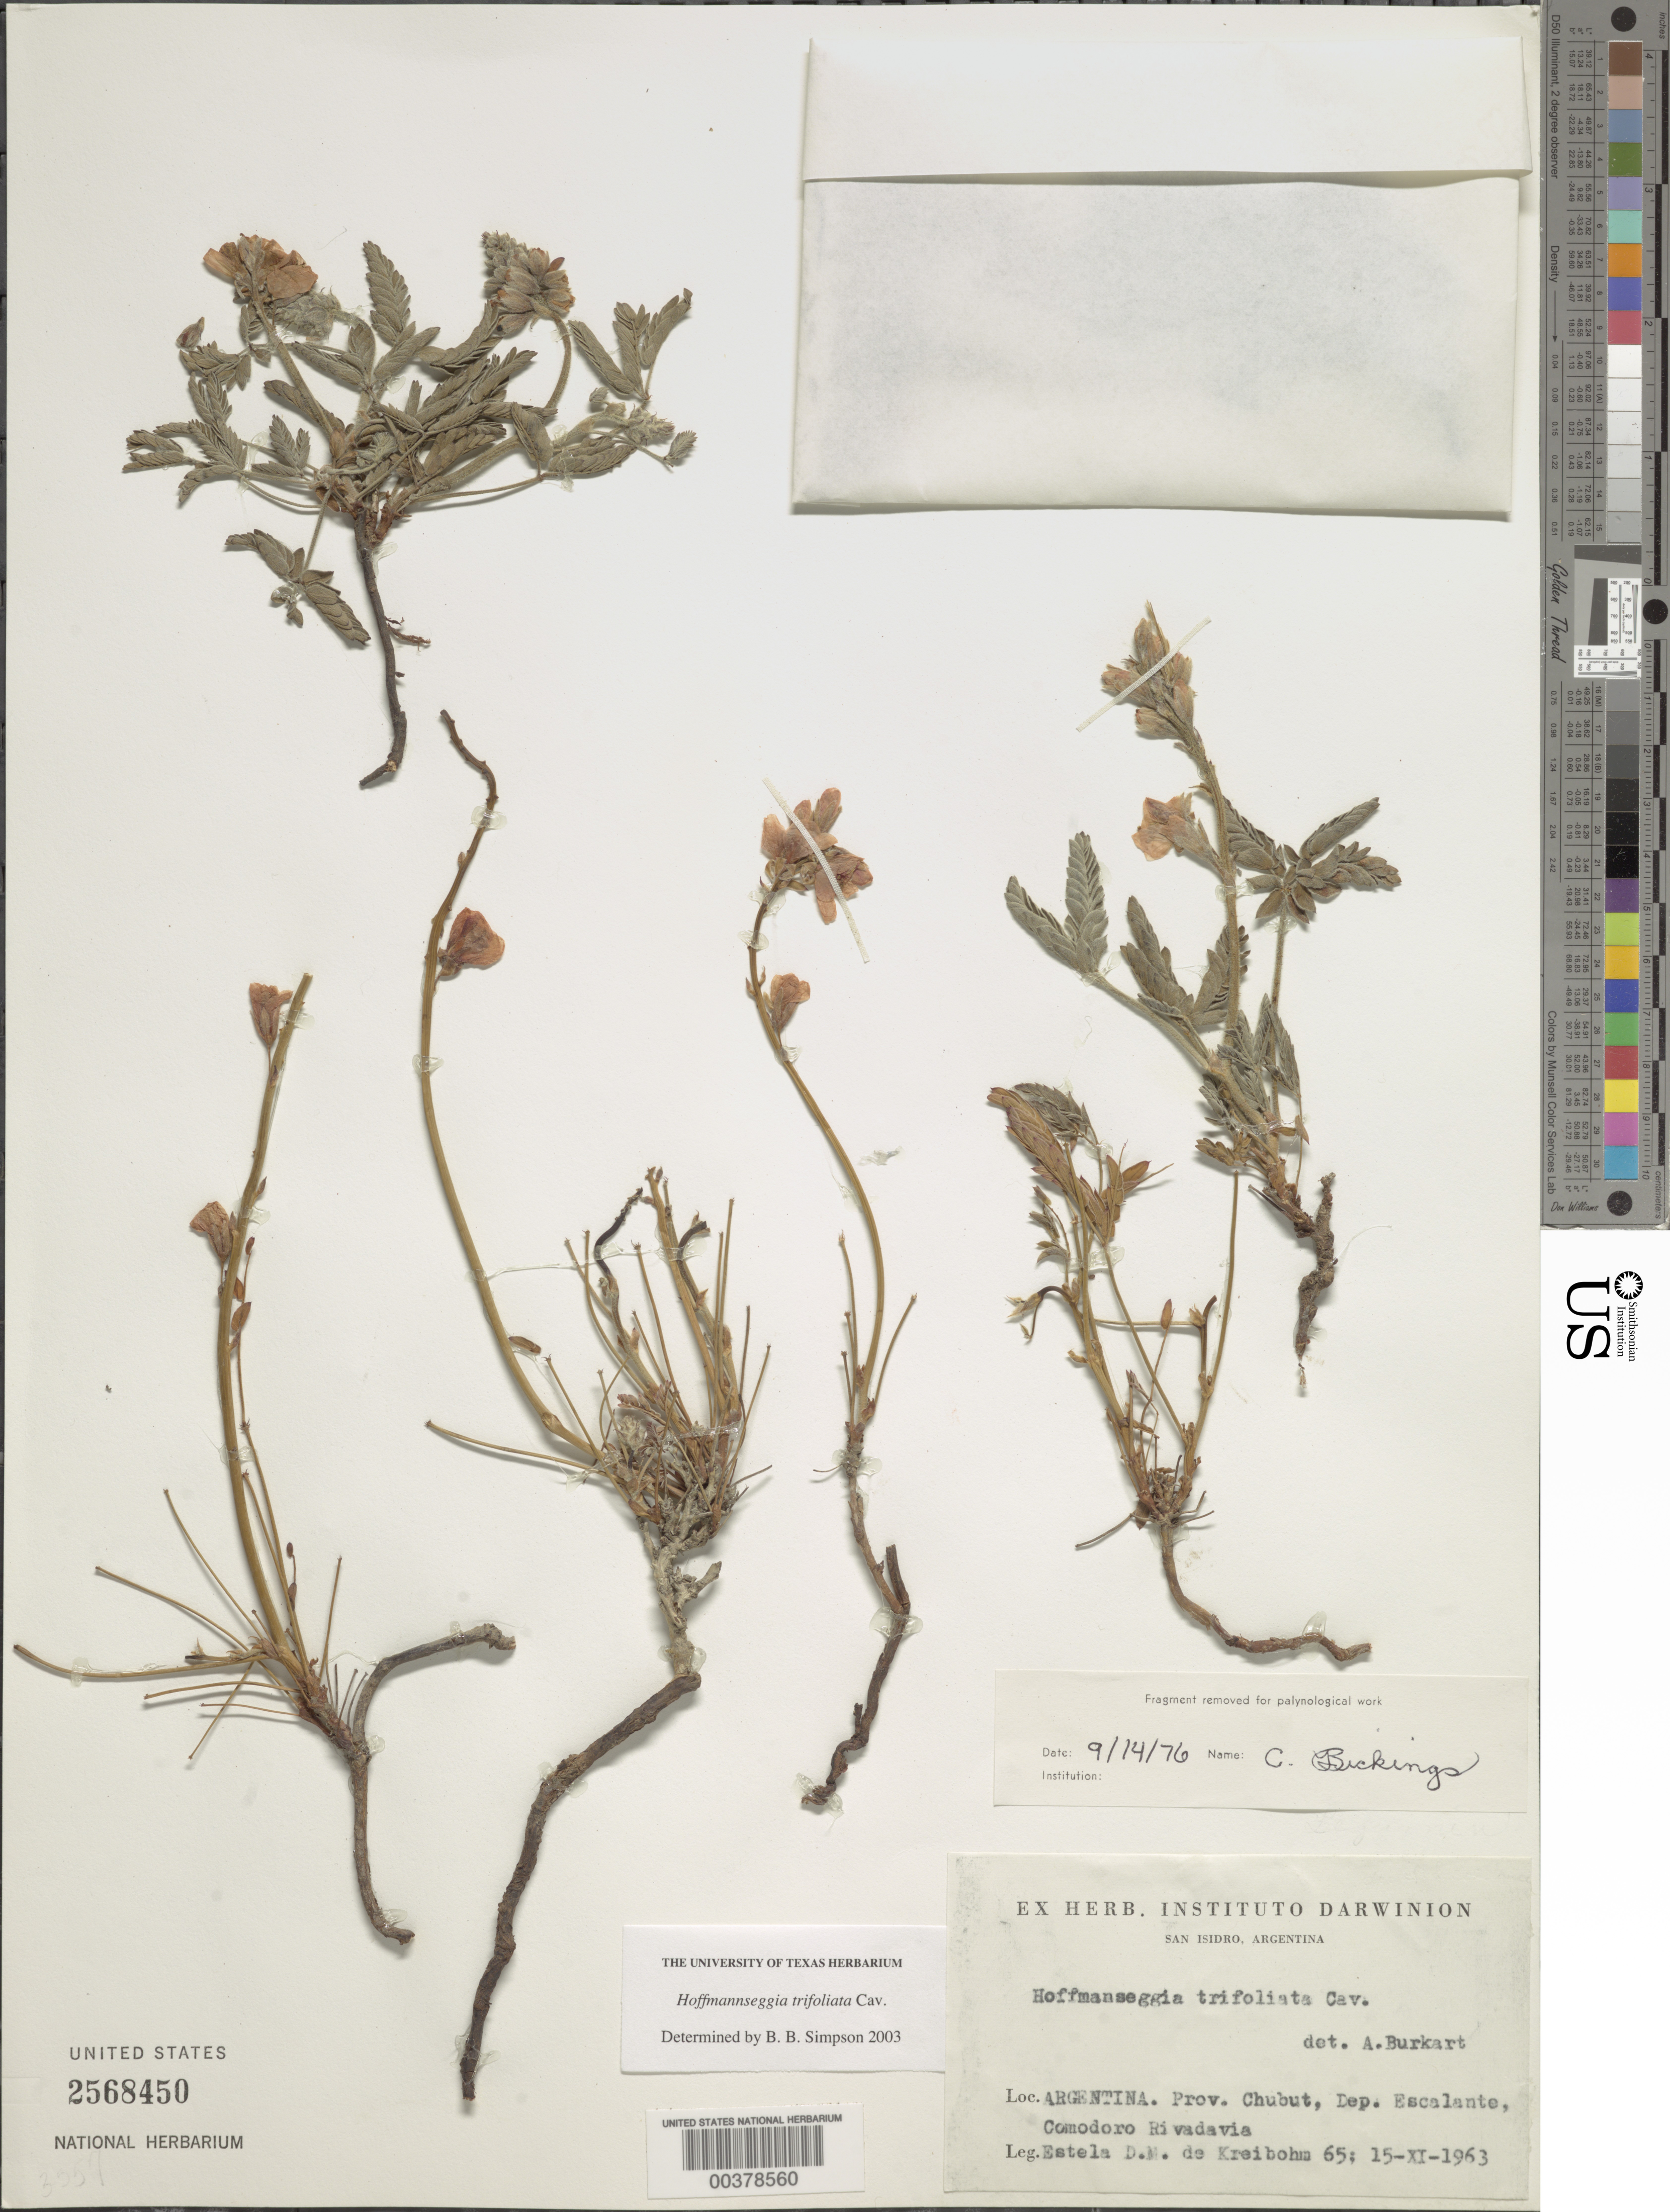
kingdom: Plantae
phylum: Tracheophyta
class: Magnoliopsida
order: Fabales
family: Fabaceae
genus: Hoffmannseggia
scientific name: Hoffmannseggia trifoliata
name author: Cav.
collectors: E. Kreibohm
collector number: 65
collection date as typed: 15 Nov 1963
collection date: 1963-11-15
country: Argentina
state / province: Chubut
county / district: Escalante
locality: Comodoro Rivadavia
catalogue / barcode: US 2568450